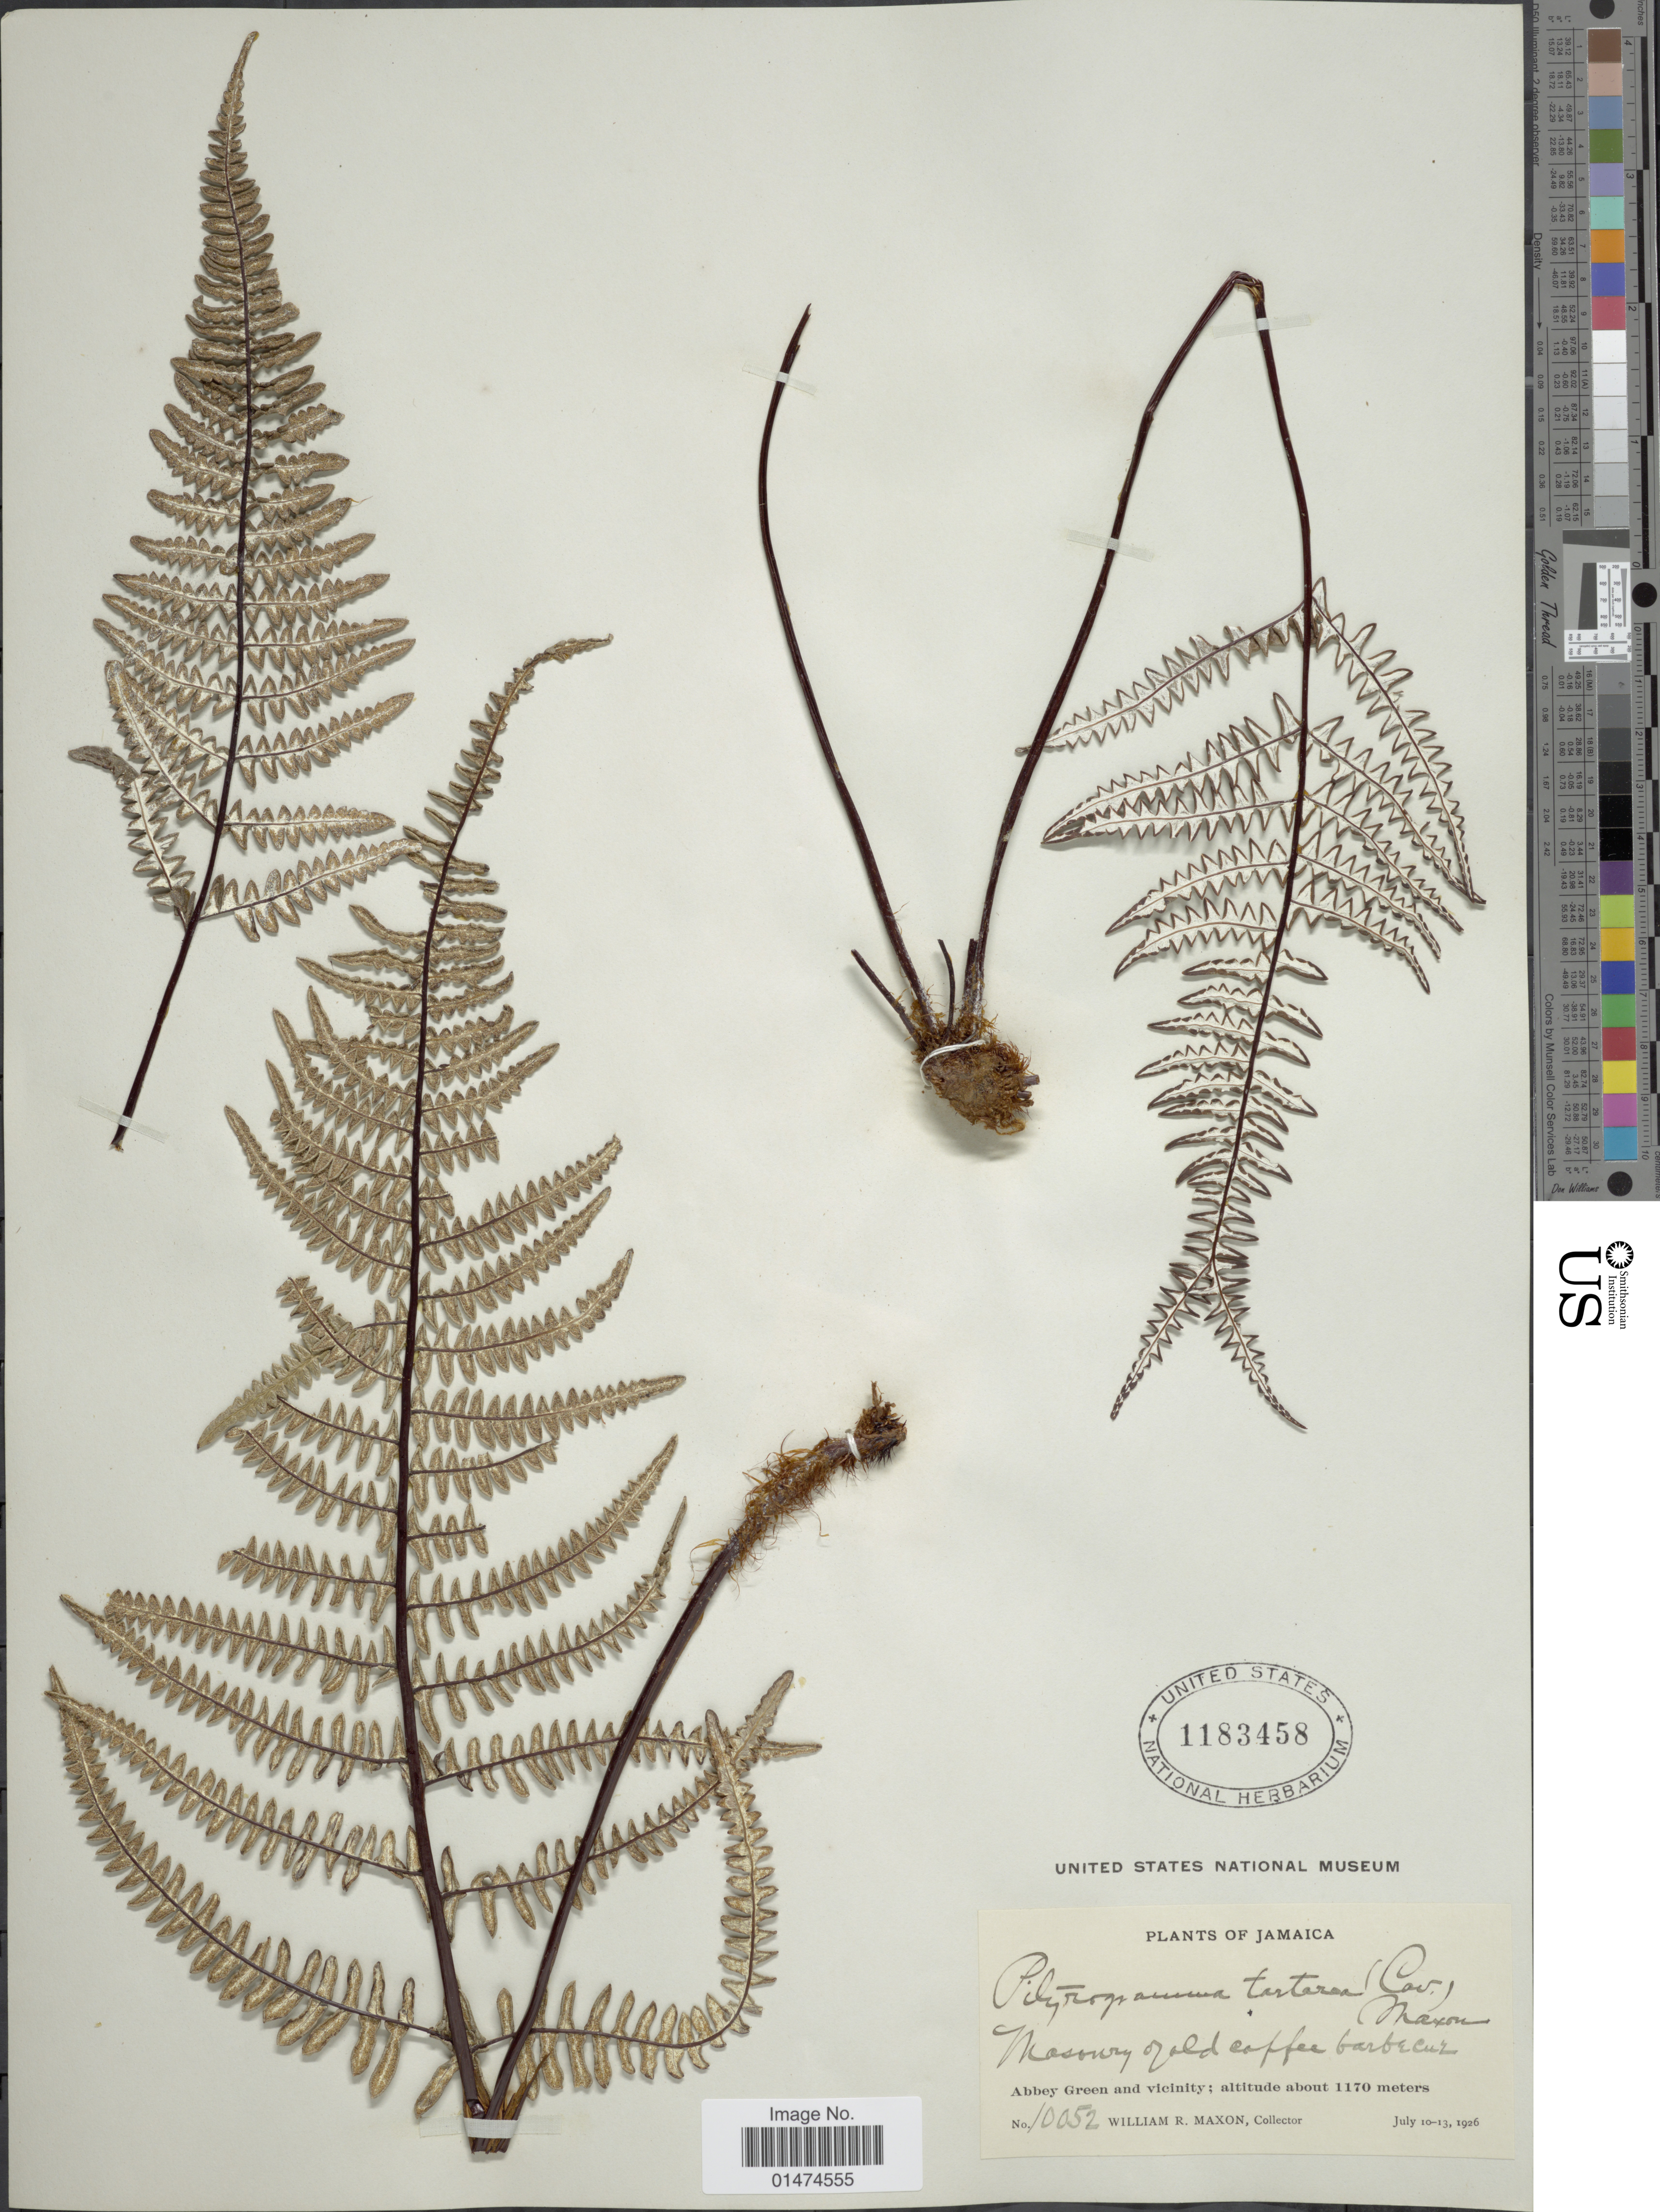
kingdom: Plantae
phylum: Tracheophyta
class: Polypodiopsida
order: Polypodiales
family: Pteridaceae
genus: Pityrogramma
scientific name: Pityrogramma ebenea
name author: (L.) Proctor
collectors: W. R. Maxon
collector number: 10052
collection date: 1926-07-10/1926-07-13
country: Jamaica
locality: Jamaica. Abbey Green and vicinity.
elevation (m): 1170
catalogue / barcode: US 1183458